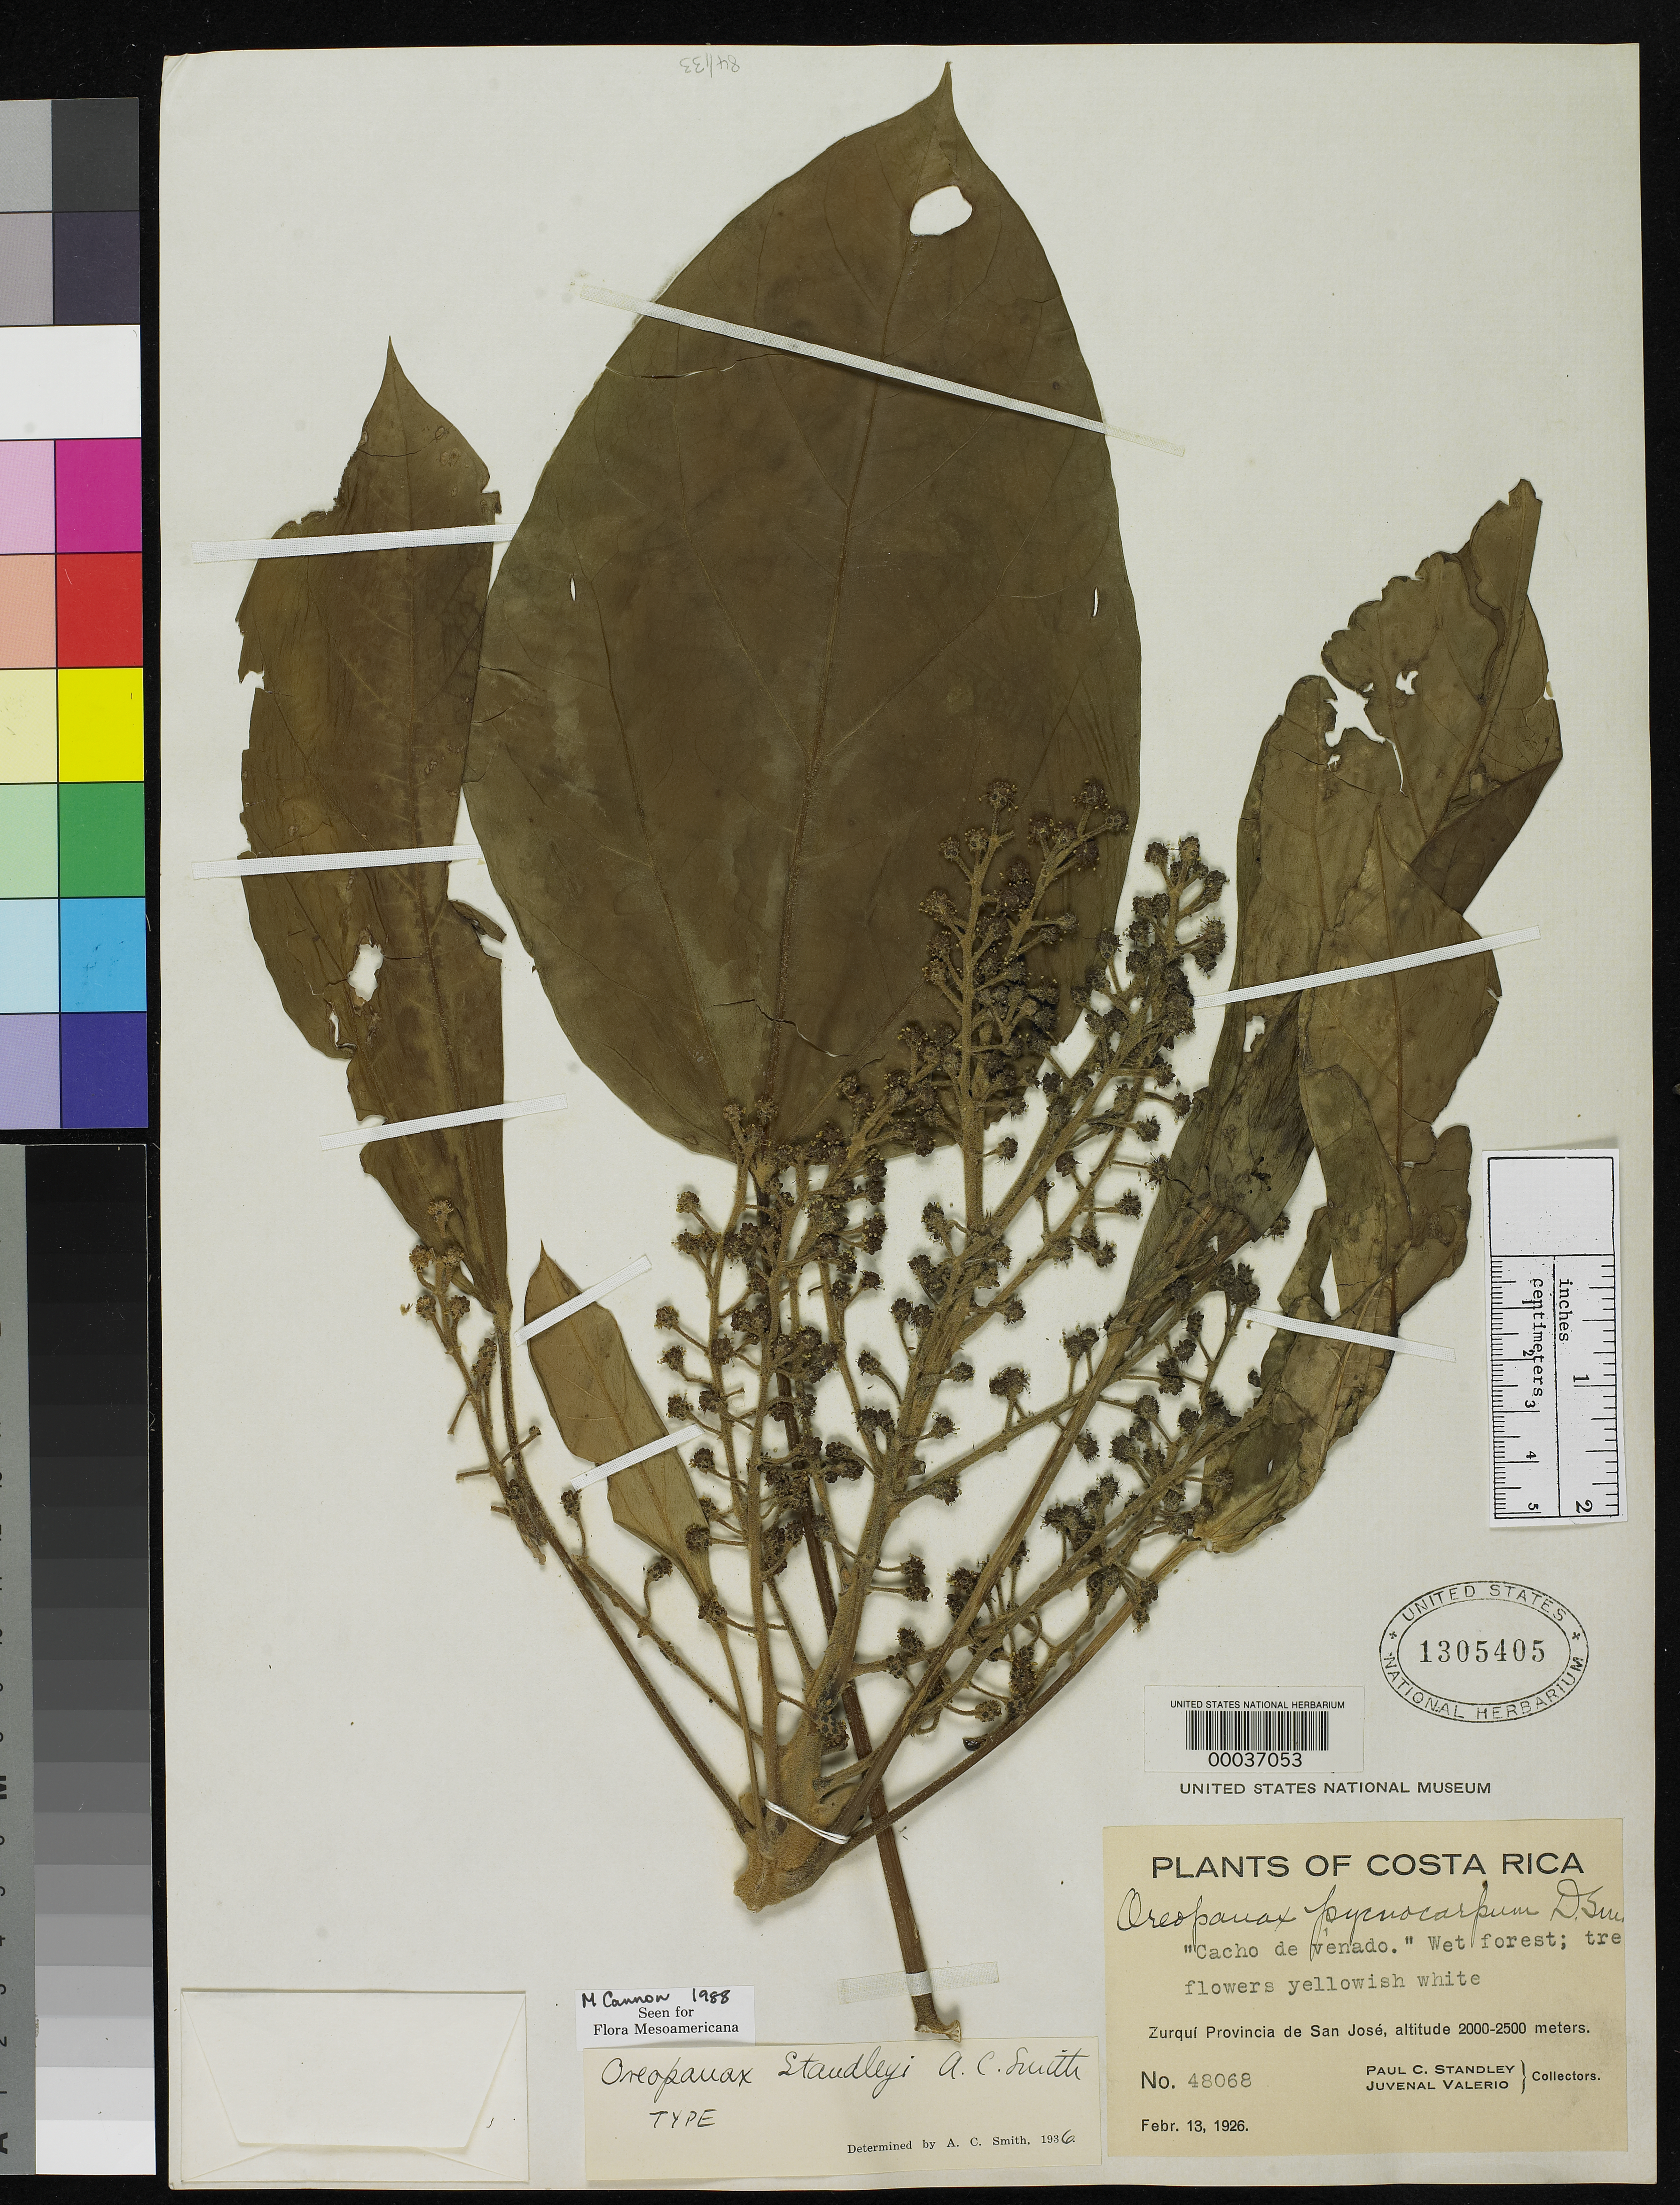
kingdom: Plantae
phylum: Tracheophyta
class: Magnoliopsida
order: Apiales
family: Araliaceae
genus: Oreopanax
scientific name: Oreopanax standleyi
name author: A.C. Sm.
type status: Holotype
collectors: P. C. Standley & J. Valerio R.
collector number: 48068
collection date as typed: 13 Feb 1926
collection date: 1926-02-13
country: Costa Rica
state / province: San José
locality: Zurqui.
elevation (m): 2000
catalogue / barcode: US 1305405